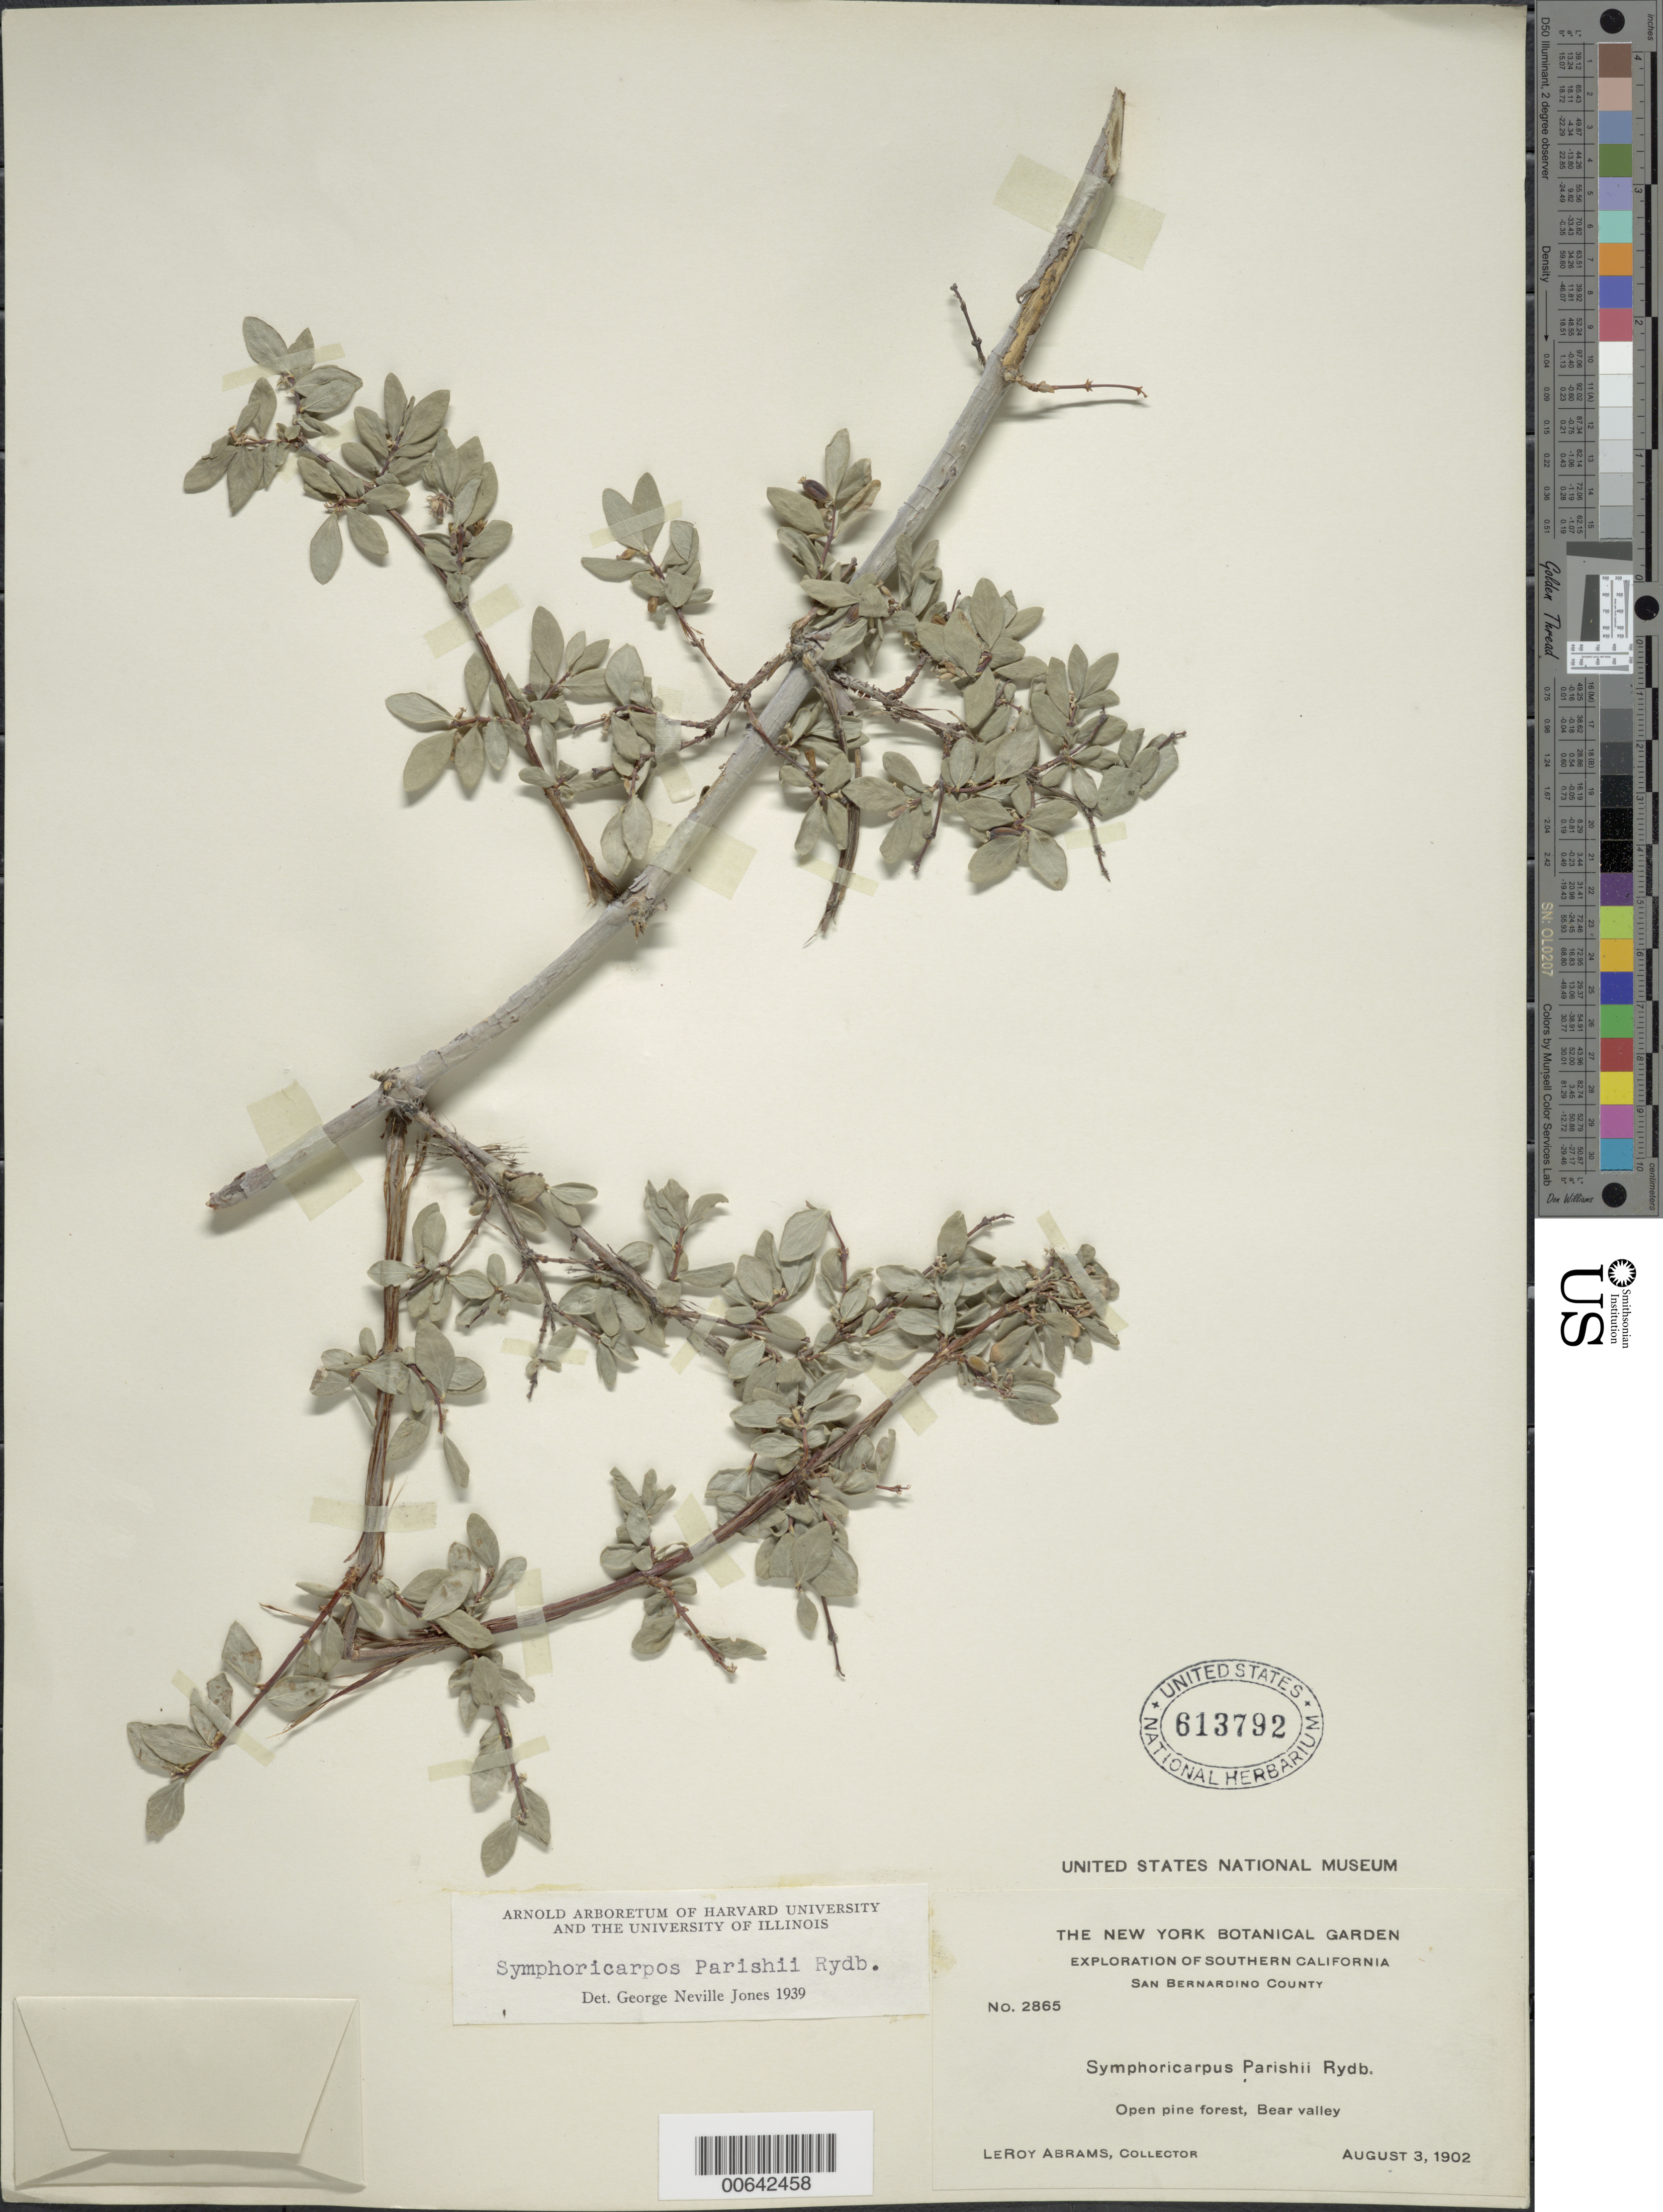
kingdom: Plantae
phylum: Tracheophyta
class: Magnoliopsida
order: Dipsacales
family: Caprifoliaceae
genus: Symphoricarpos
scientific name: Symphoricarpos parishii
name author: Rydb.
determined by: Jones, G. N.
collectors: L. Abrams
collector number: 2865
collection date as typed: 03 Aug 1902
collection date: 1902-08-03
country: United States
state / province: California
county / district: San Bernardino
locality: Bear Valley.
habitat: Open pine forest.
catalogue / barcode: US 613792